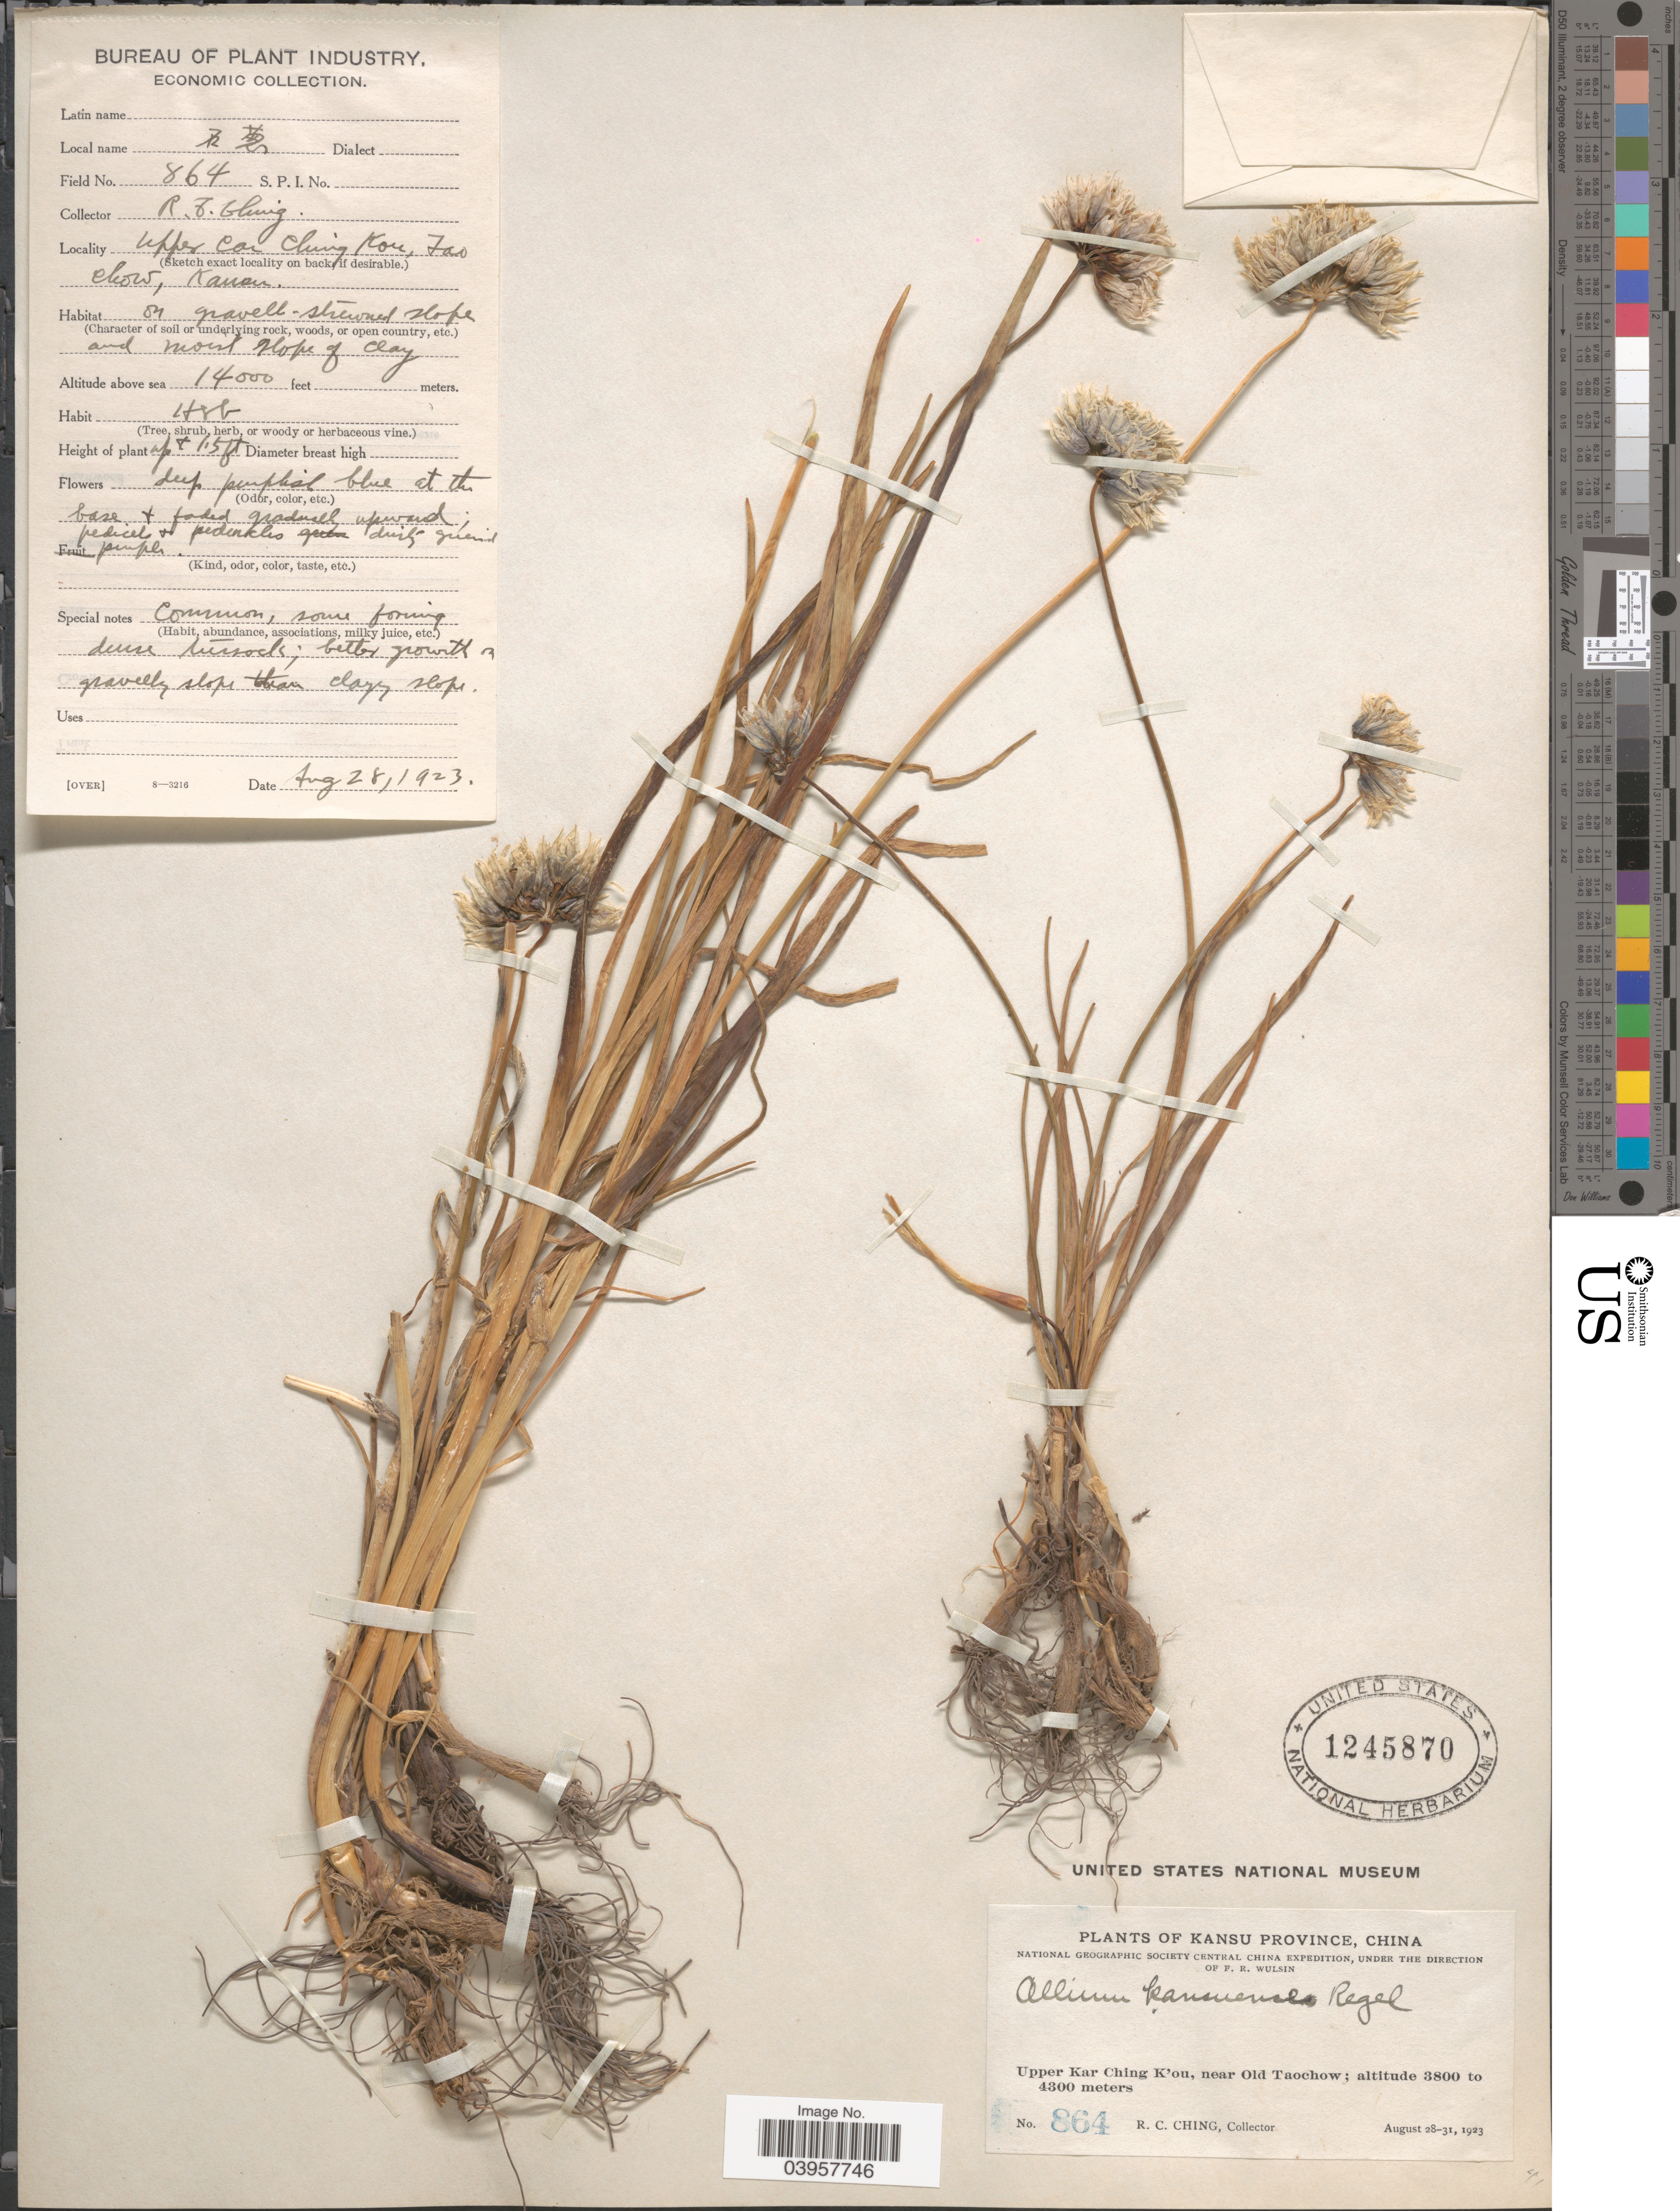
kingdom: Plantae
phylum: Tracheophyta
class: Liliopsida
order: Asparagales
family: Amaryllidaceae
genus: Allium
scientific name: Allium kansuense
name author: Regel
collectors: R. C. Ching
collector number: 864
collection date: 1923-08-28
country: China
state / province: Gansu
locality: Kansu Province. Upper Kar Ching K'ou, near Old Taochow. Upper Car Ching Kou, Tao Chow, Kansu.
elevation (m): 4267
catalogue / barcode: US 1245870